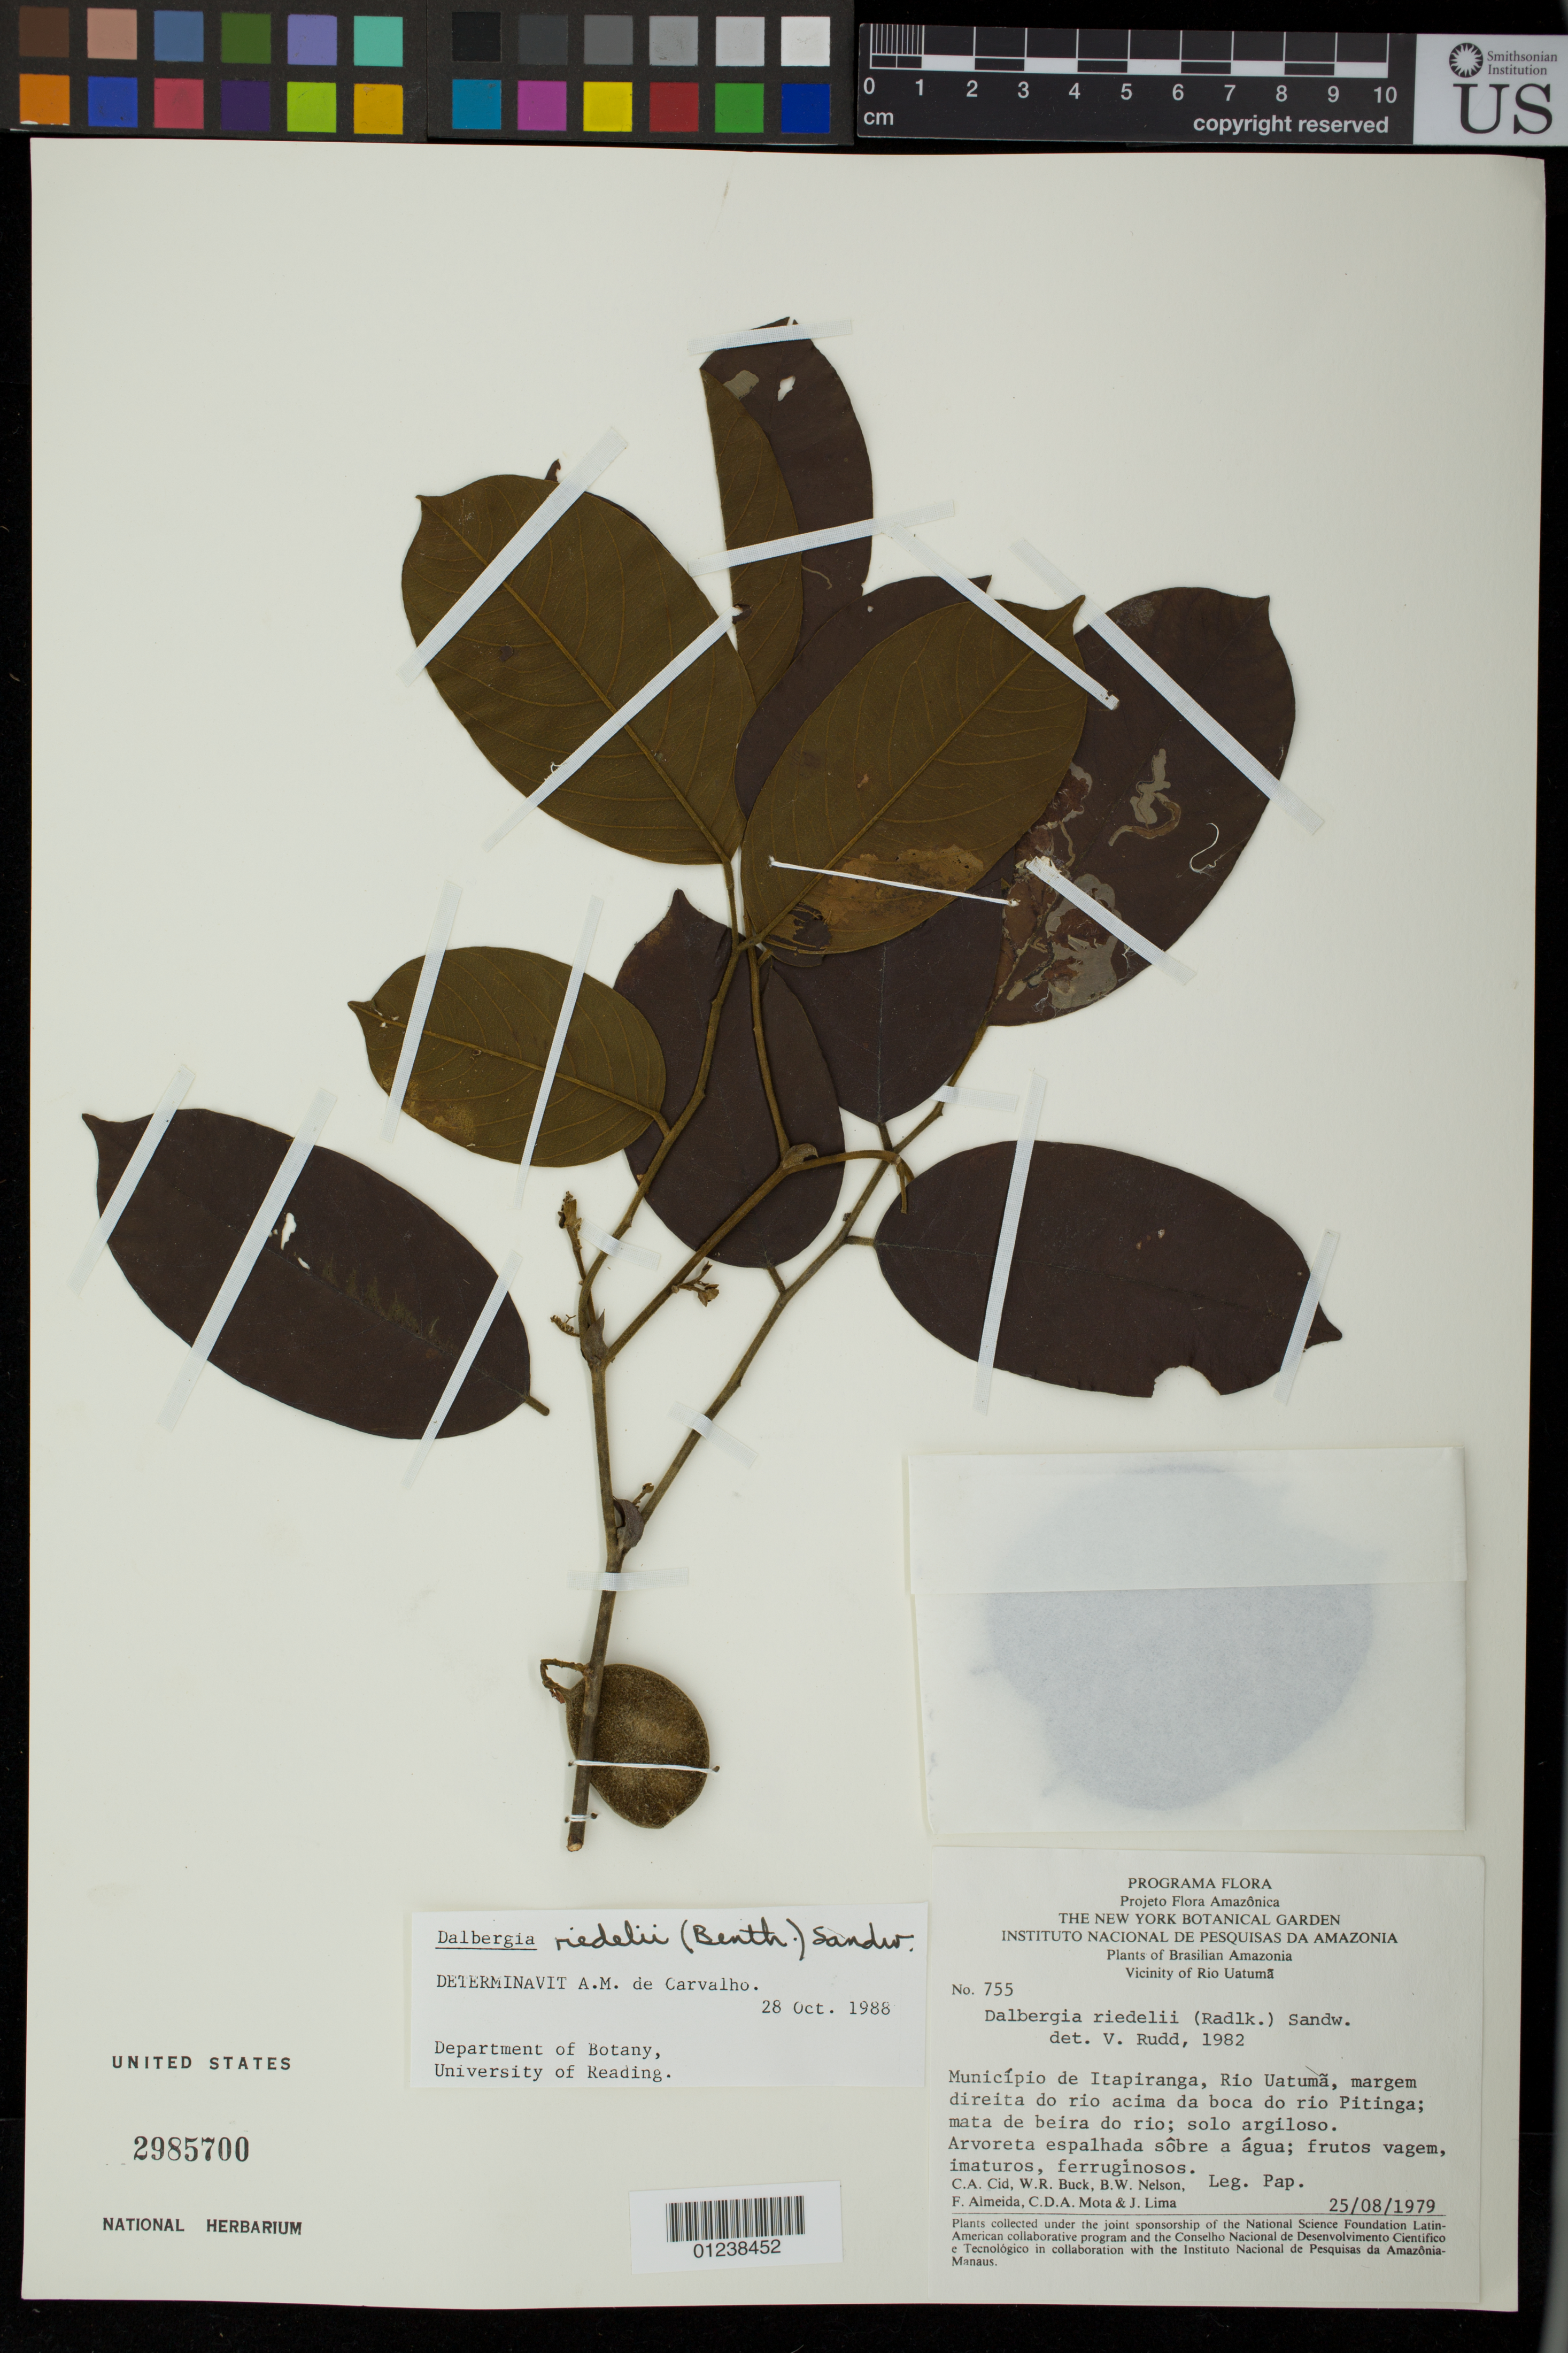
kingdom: Plantae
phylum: Tracheophyta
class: Magnoliopsida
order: Fabales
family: Fabaceae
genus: Dalbergia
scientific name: Dalbergia riedelii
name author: (Benth.) Sandwith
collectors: C. A. Cid Ferreira, W. R. Buck, B. W. Nelson, F. Almeda, C. D. A. Mota & J. Lima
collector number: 755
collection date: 1979-08-25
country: Brazil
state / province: Amazonas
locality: Municipio de Itapirange, Rio Uatuma, margem direita do rio acima da boca do rio Pitinga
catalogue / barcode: US 2985700